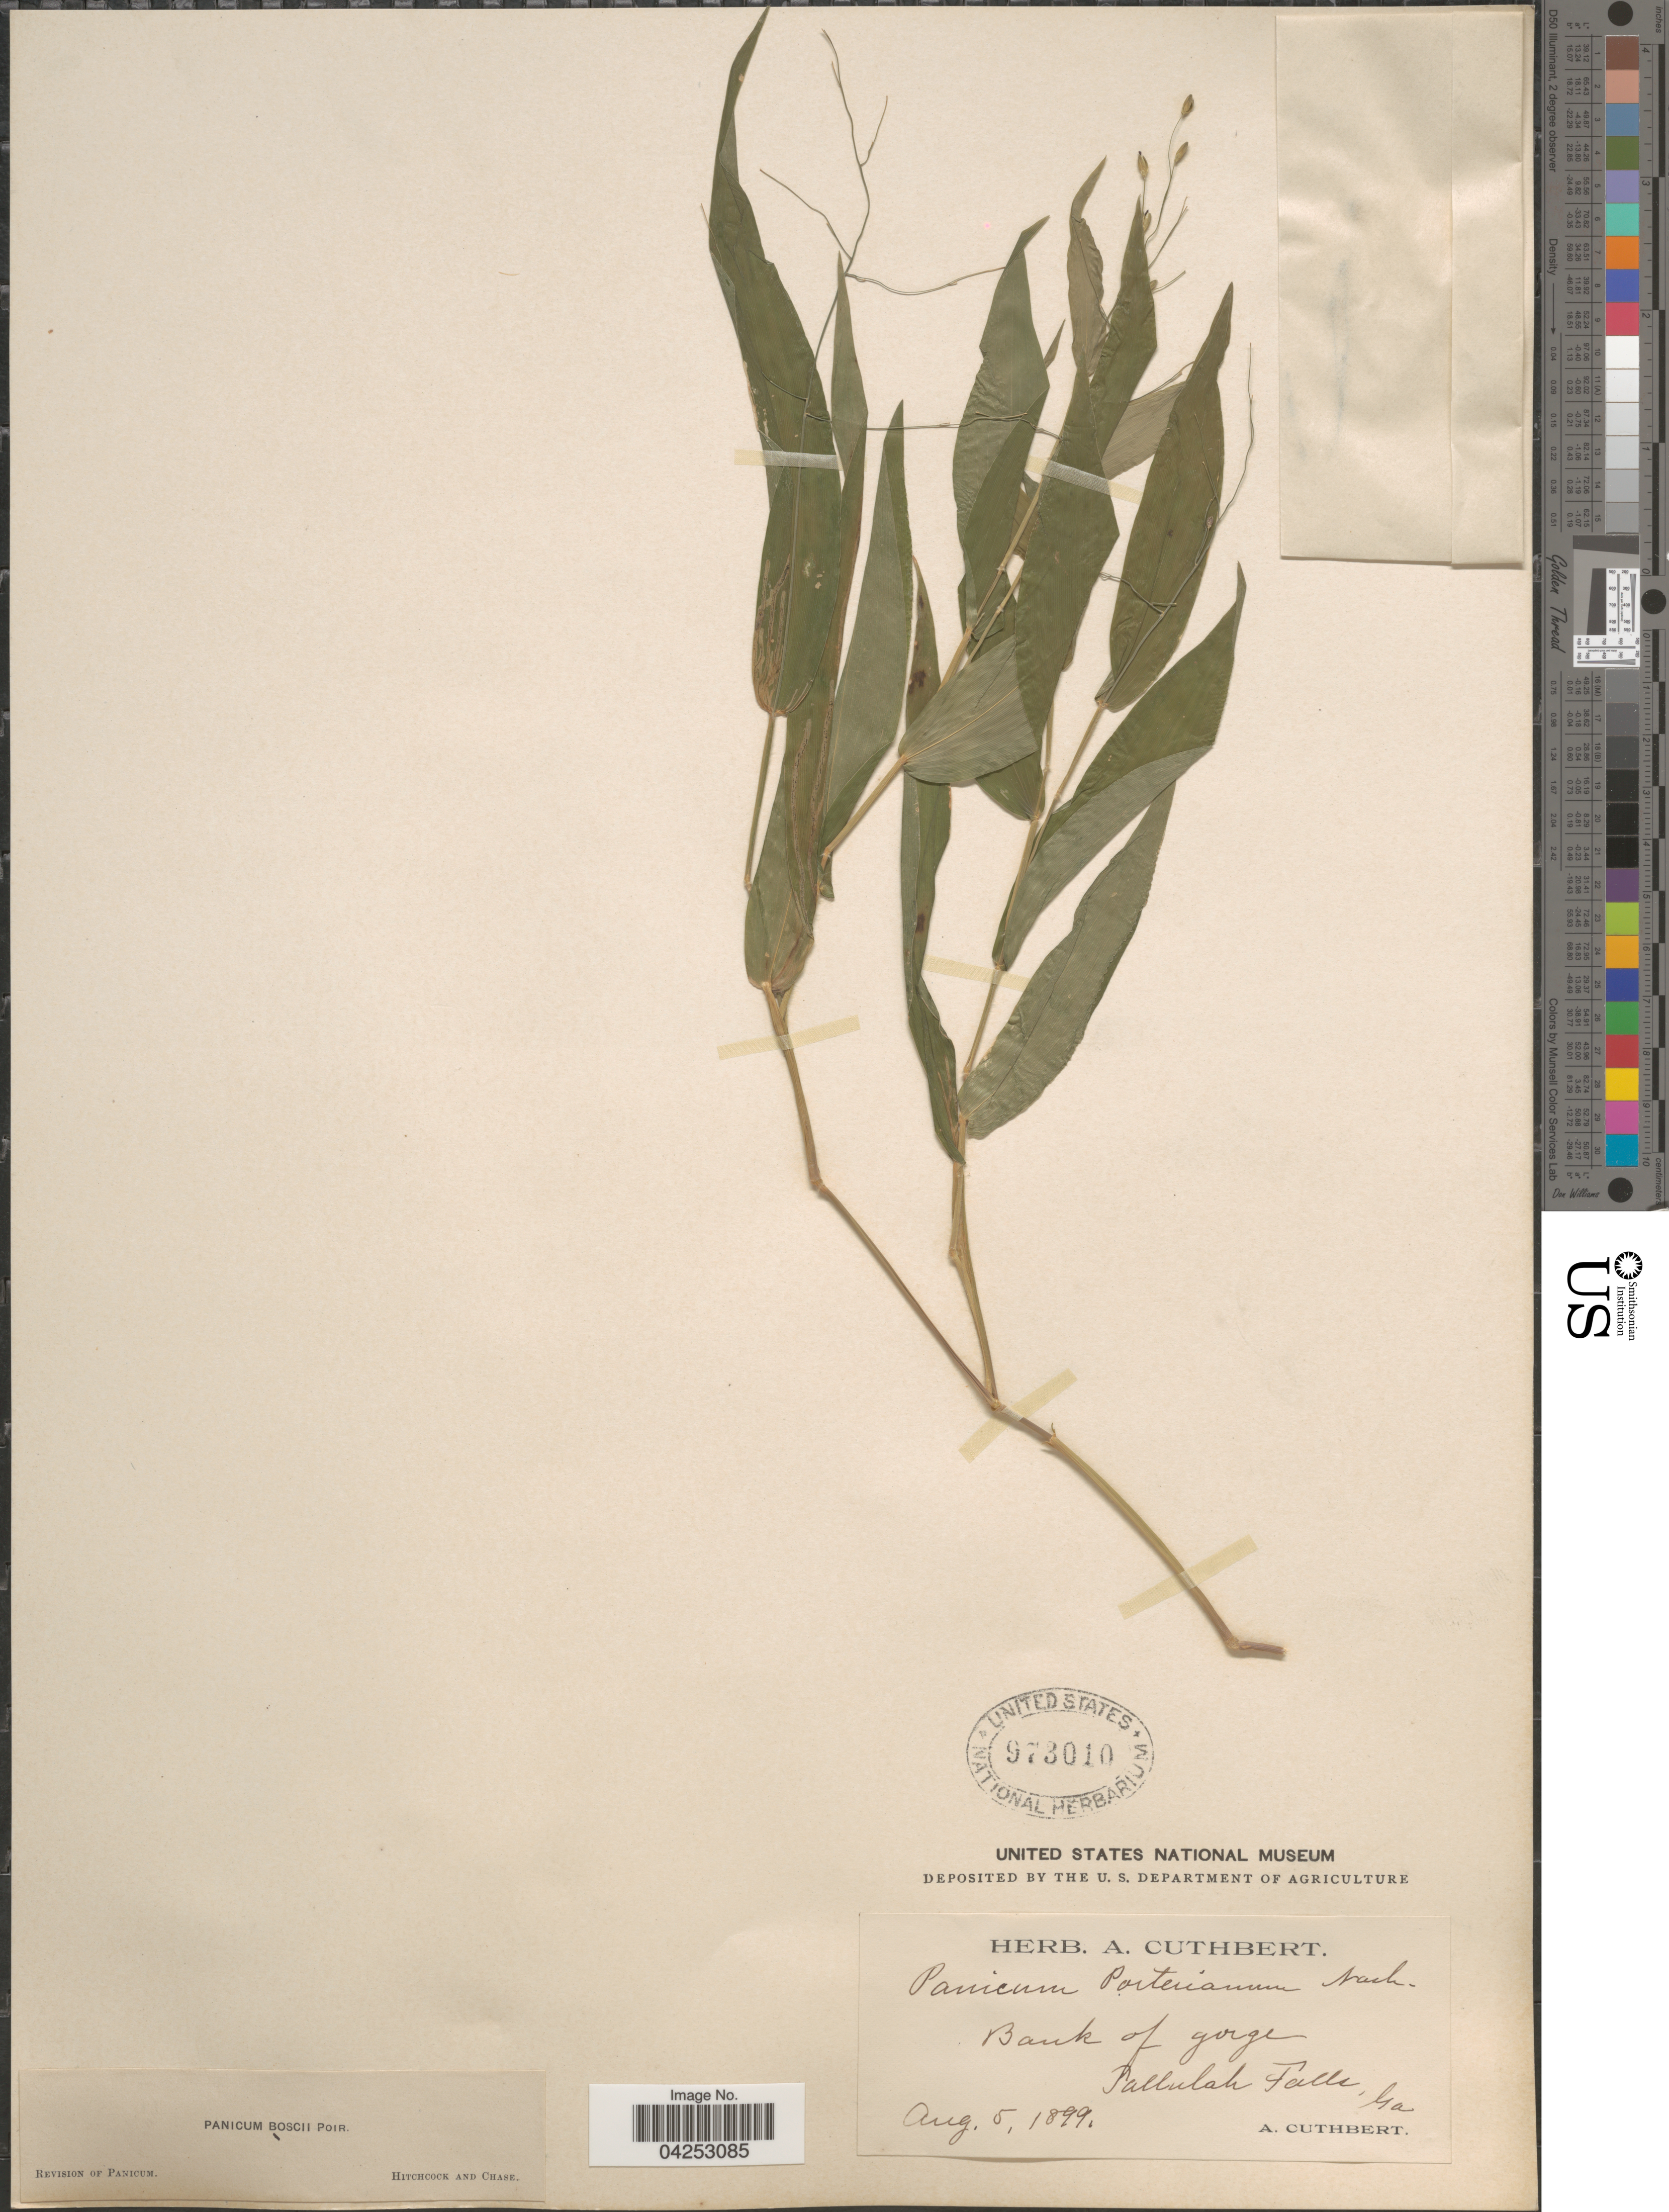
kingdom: Plantae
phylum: Tracheophyta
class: Liliopsida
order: Poales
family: Poaceae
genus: Dichanthelium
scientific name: Dichanthelium boscii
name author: (Poir.) Gould & C.A. Clark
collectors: A. Cuthbert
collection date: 1899-08-05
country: United States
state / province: Georgia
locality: Bank of gorge. Tallulah Falls.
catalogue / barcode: US 973010